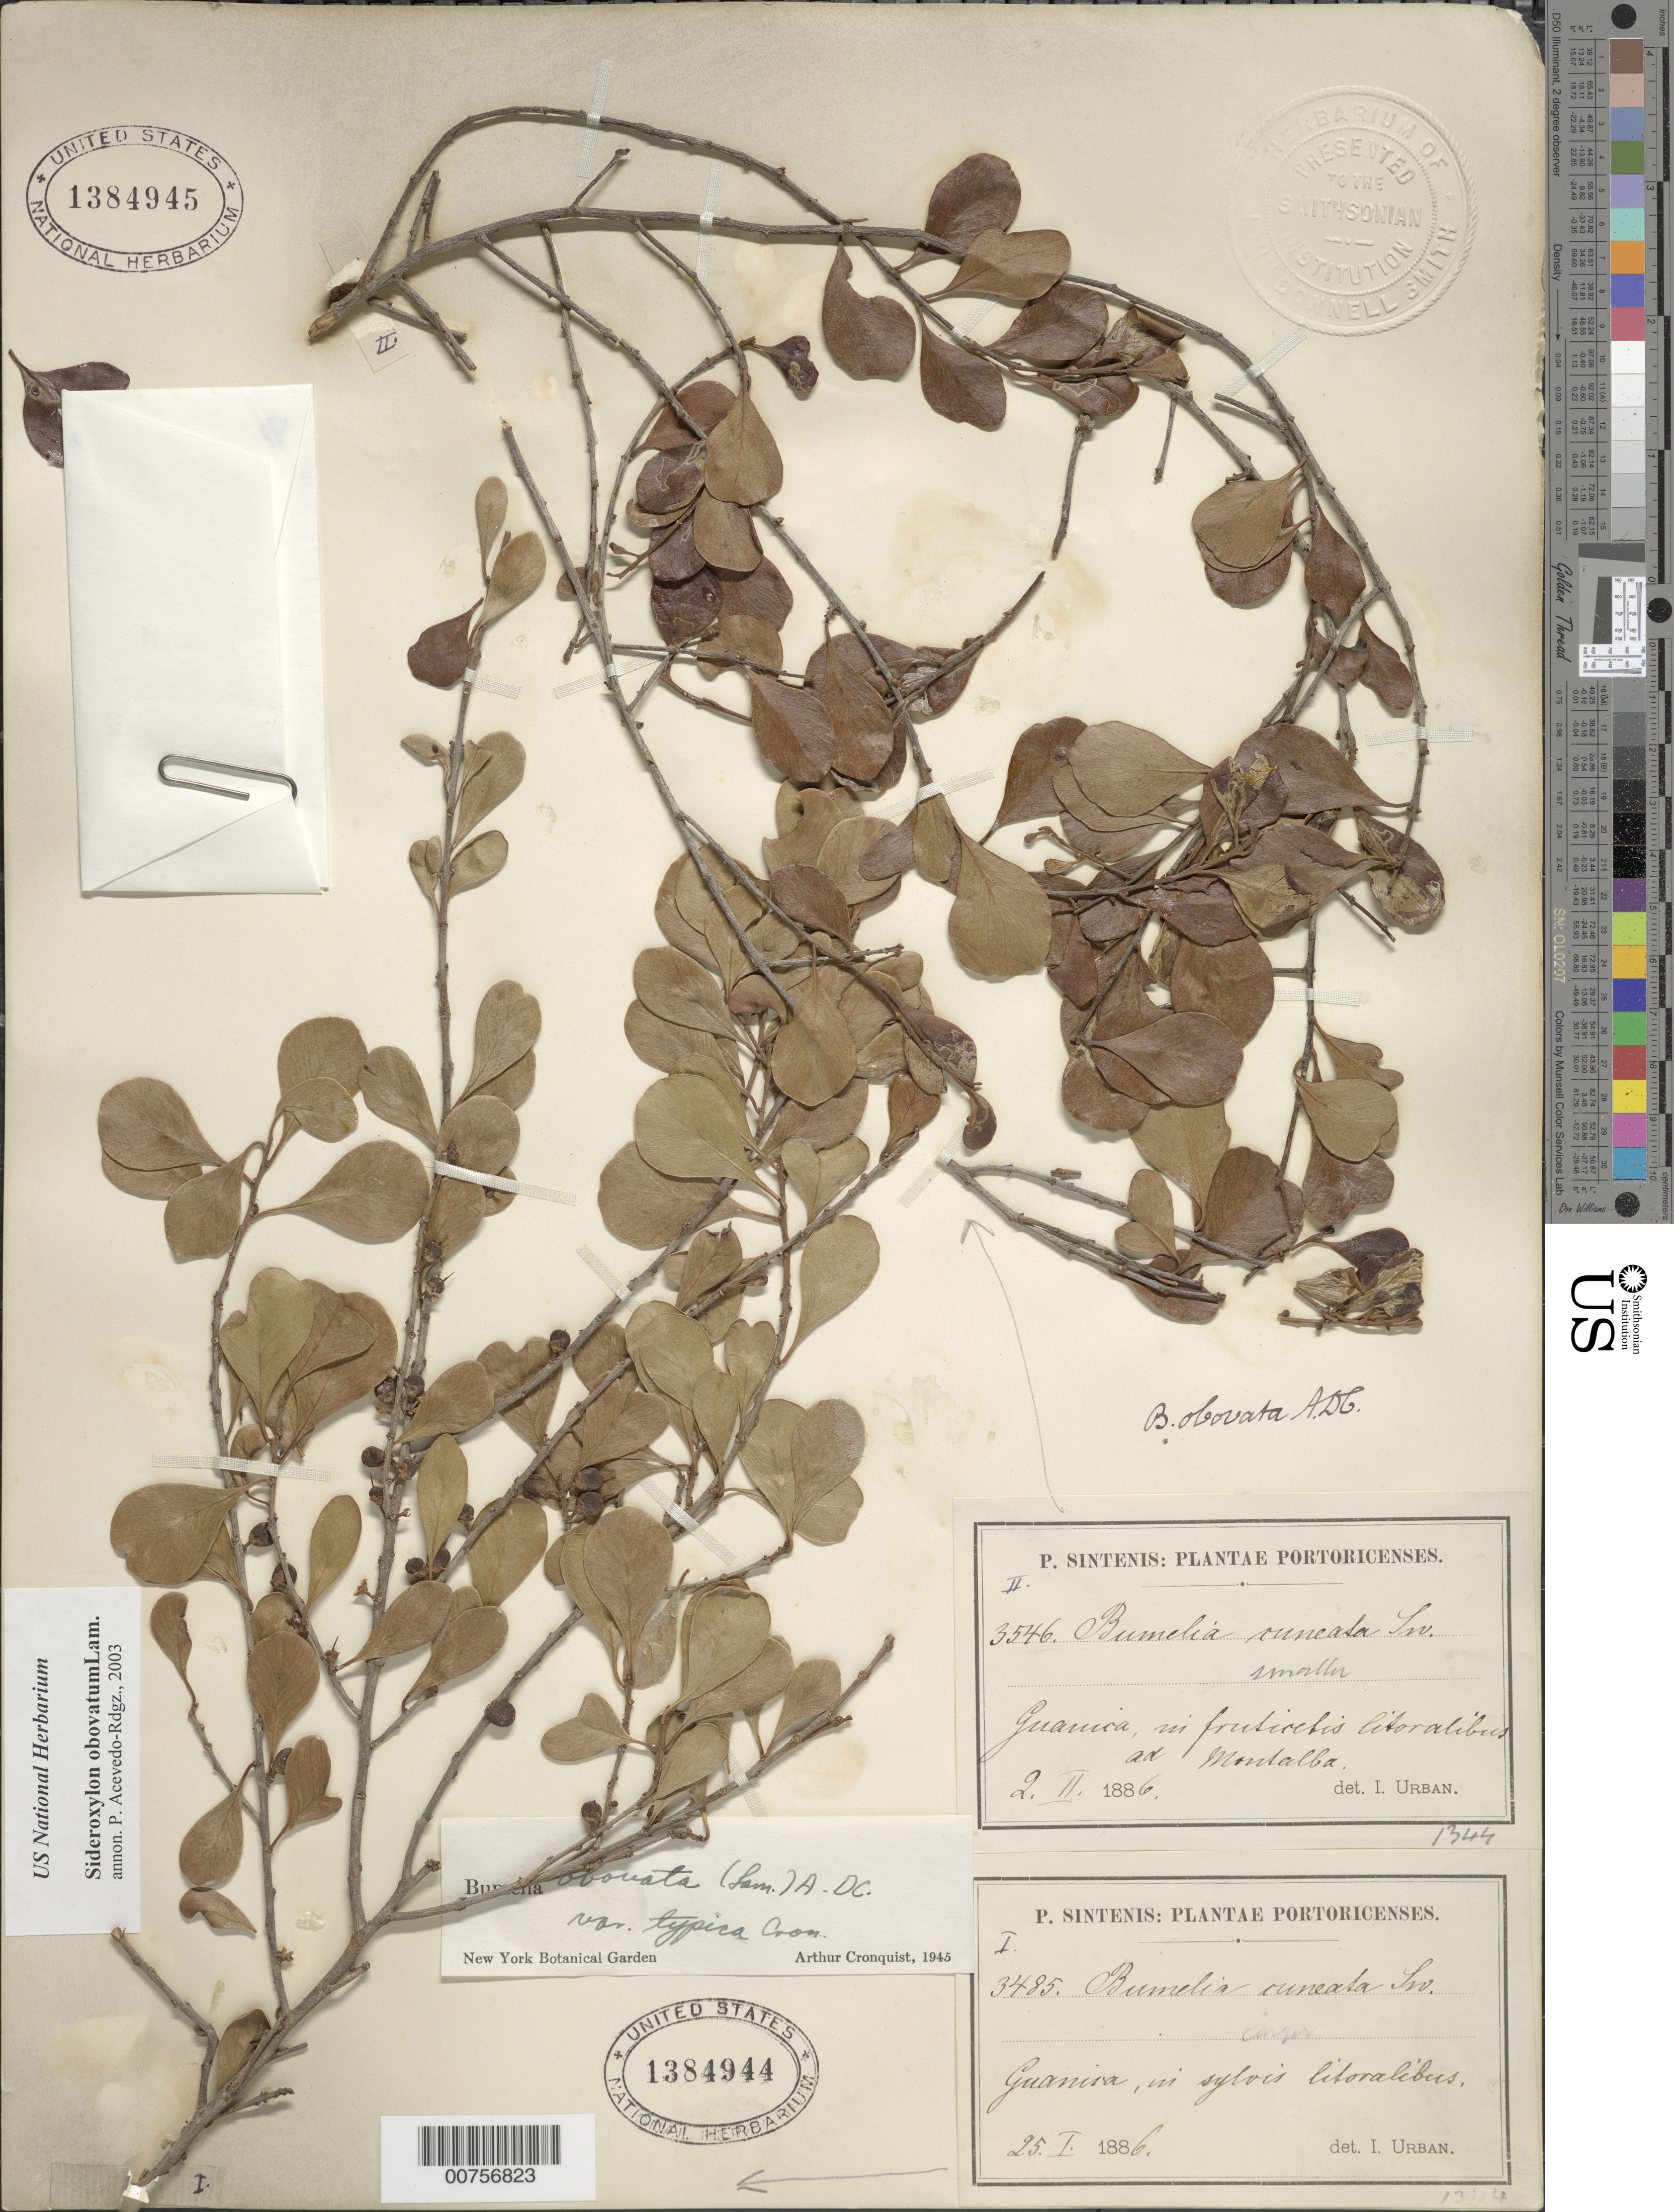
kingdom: Plantae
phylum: Tracheophyta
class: Magnoliopsida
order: Ericales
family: Sapotaceae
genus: Sideroxylon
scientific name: Sideroxylon obovatum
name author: Lam.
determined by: Acevedo-Rodríguez, P., (BOT), Smithsonian Institution - National Museum of Natural History (UNITED STATES)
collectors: P. Sintenis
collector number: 3546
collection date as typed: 25 Jan 1886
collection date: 1886-01-25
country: Puerto Rico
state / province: Guánica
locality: Guanica, in sylvis litoralibus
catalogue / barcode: US 1384944